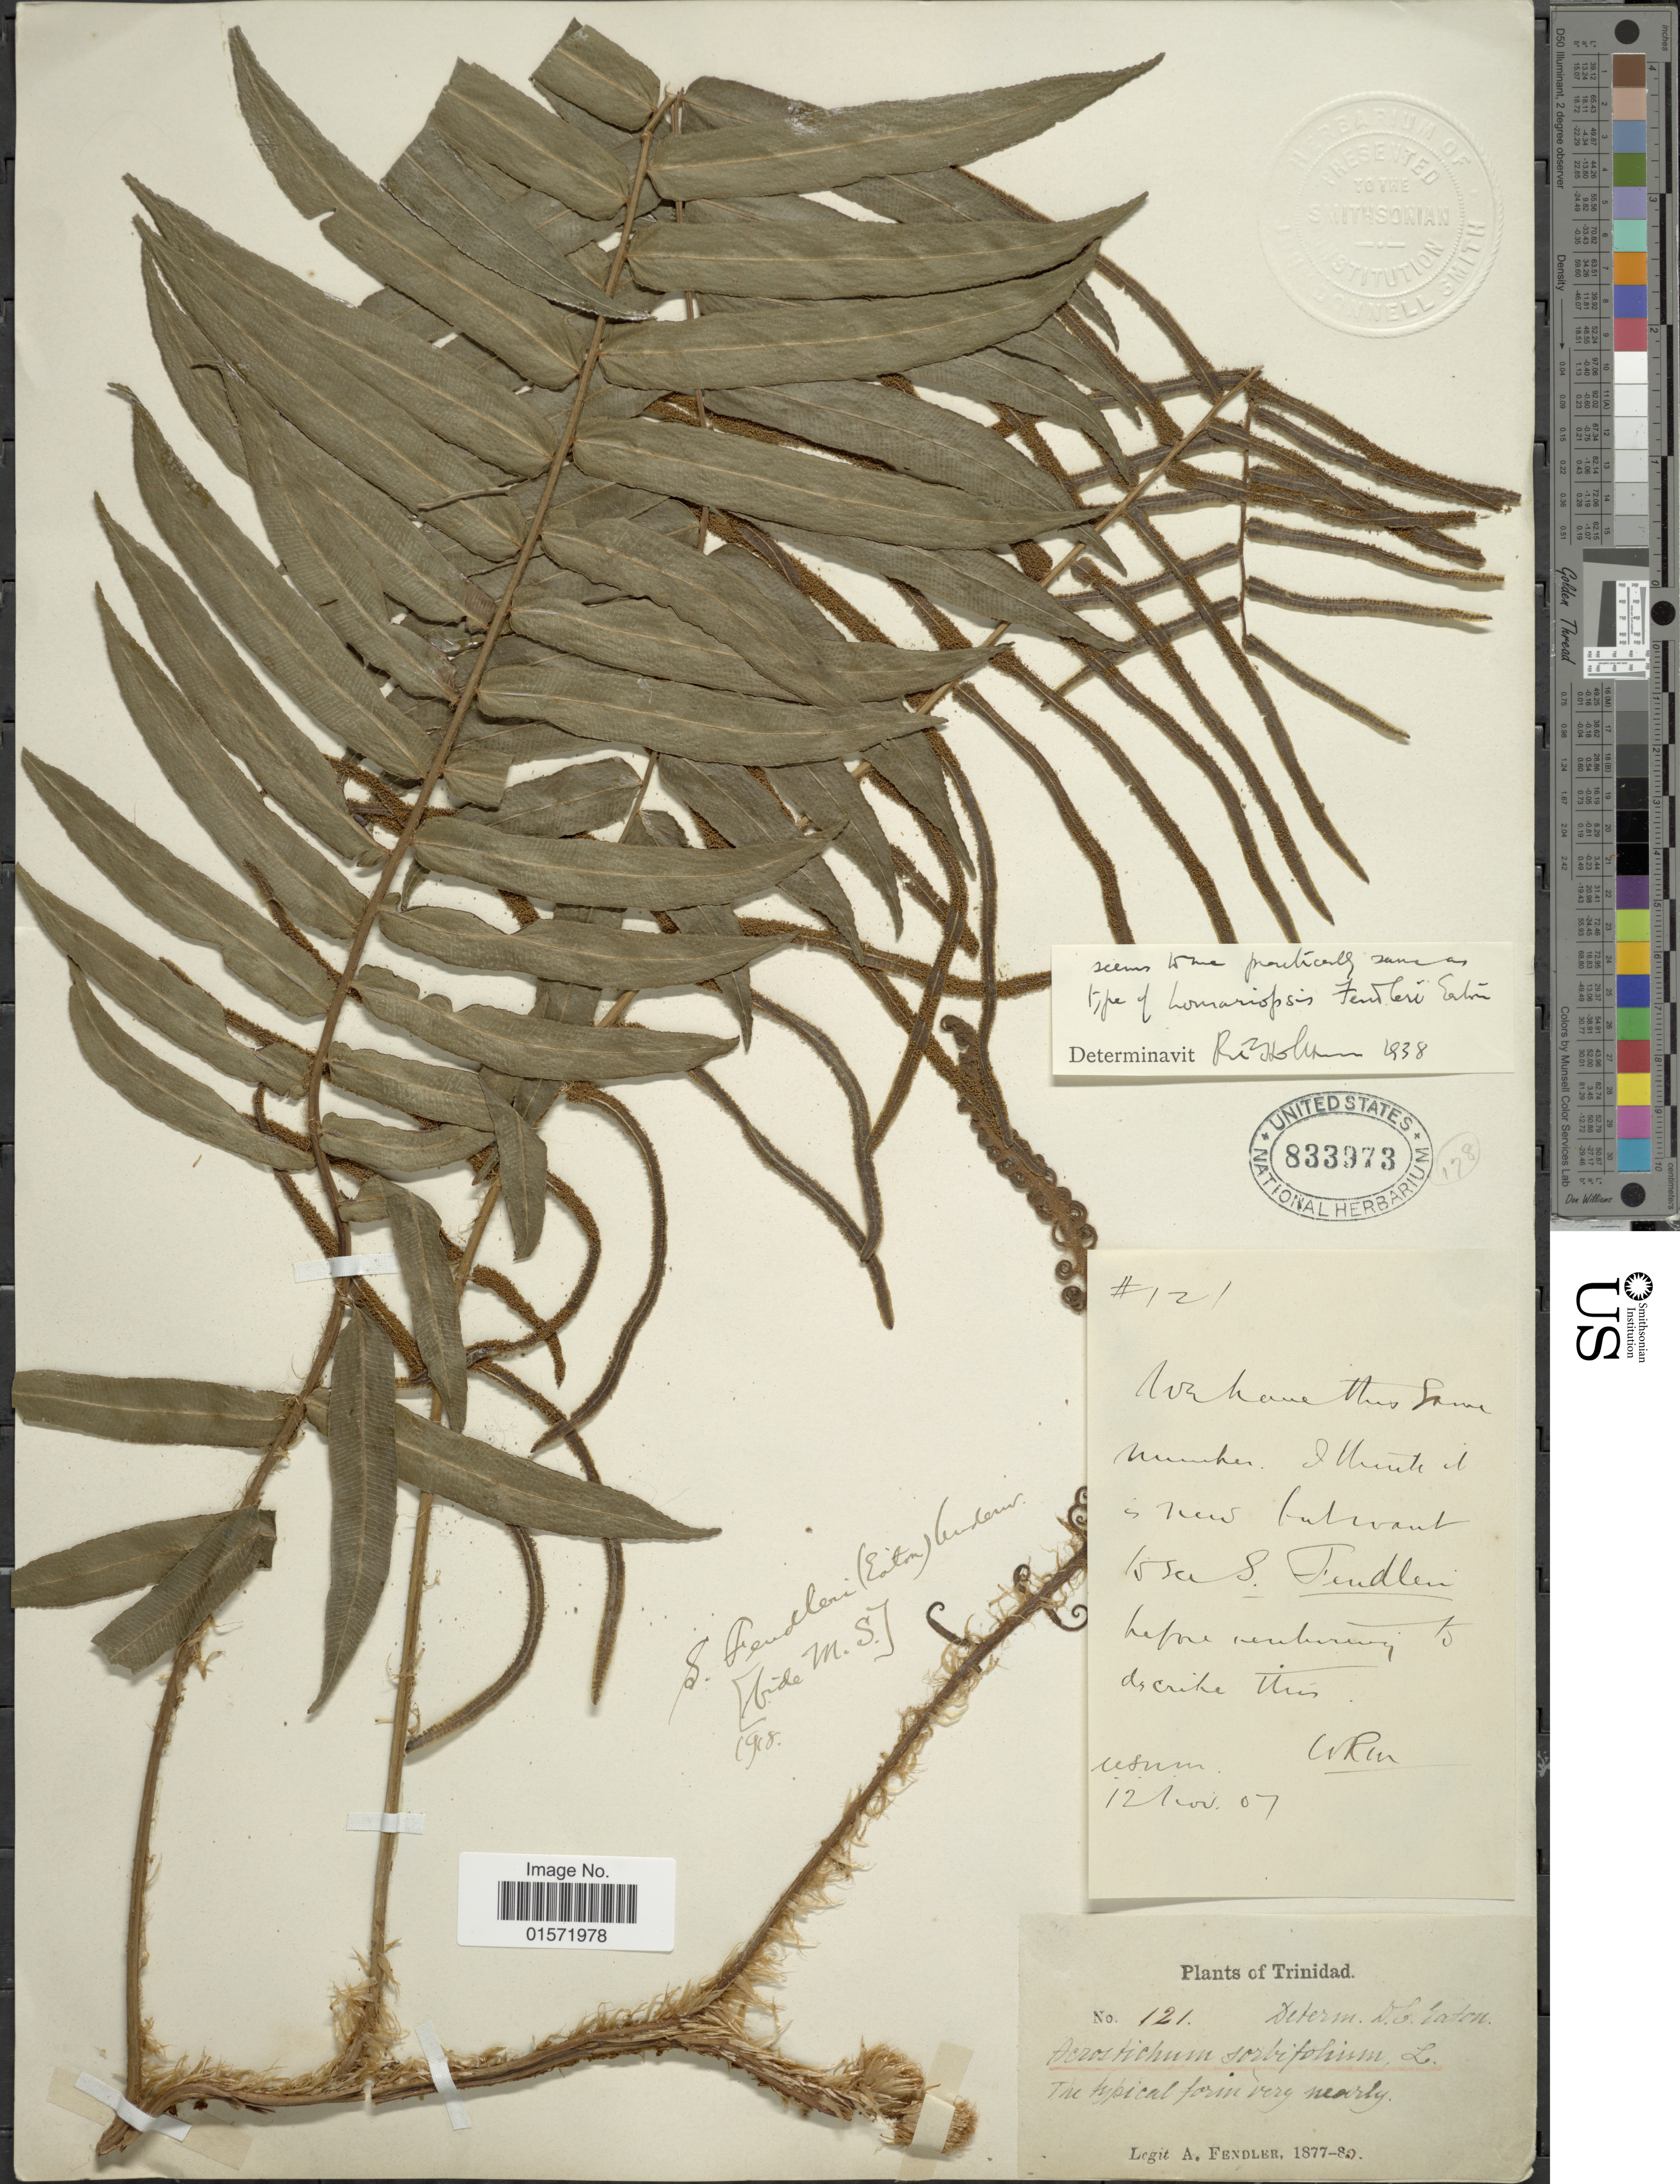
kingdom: Plantae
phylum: Tracheophyta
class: Polypodiopsida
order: Polypodiales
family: Lomariopsidaceae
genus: Lomariopsis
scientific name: Lomariopsis fendleri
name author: D.C. Eaton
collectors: A. Fendler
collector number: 121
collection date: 1877-11-12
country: Trinidad and Tobago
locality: Trinidad, the tropical form very rarely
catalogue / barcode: US 833973